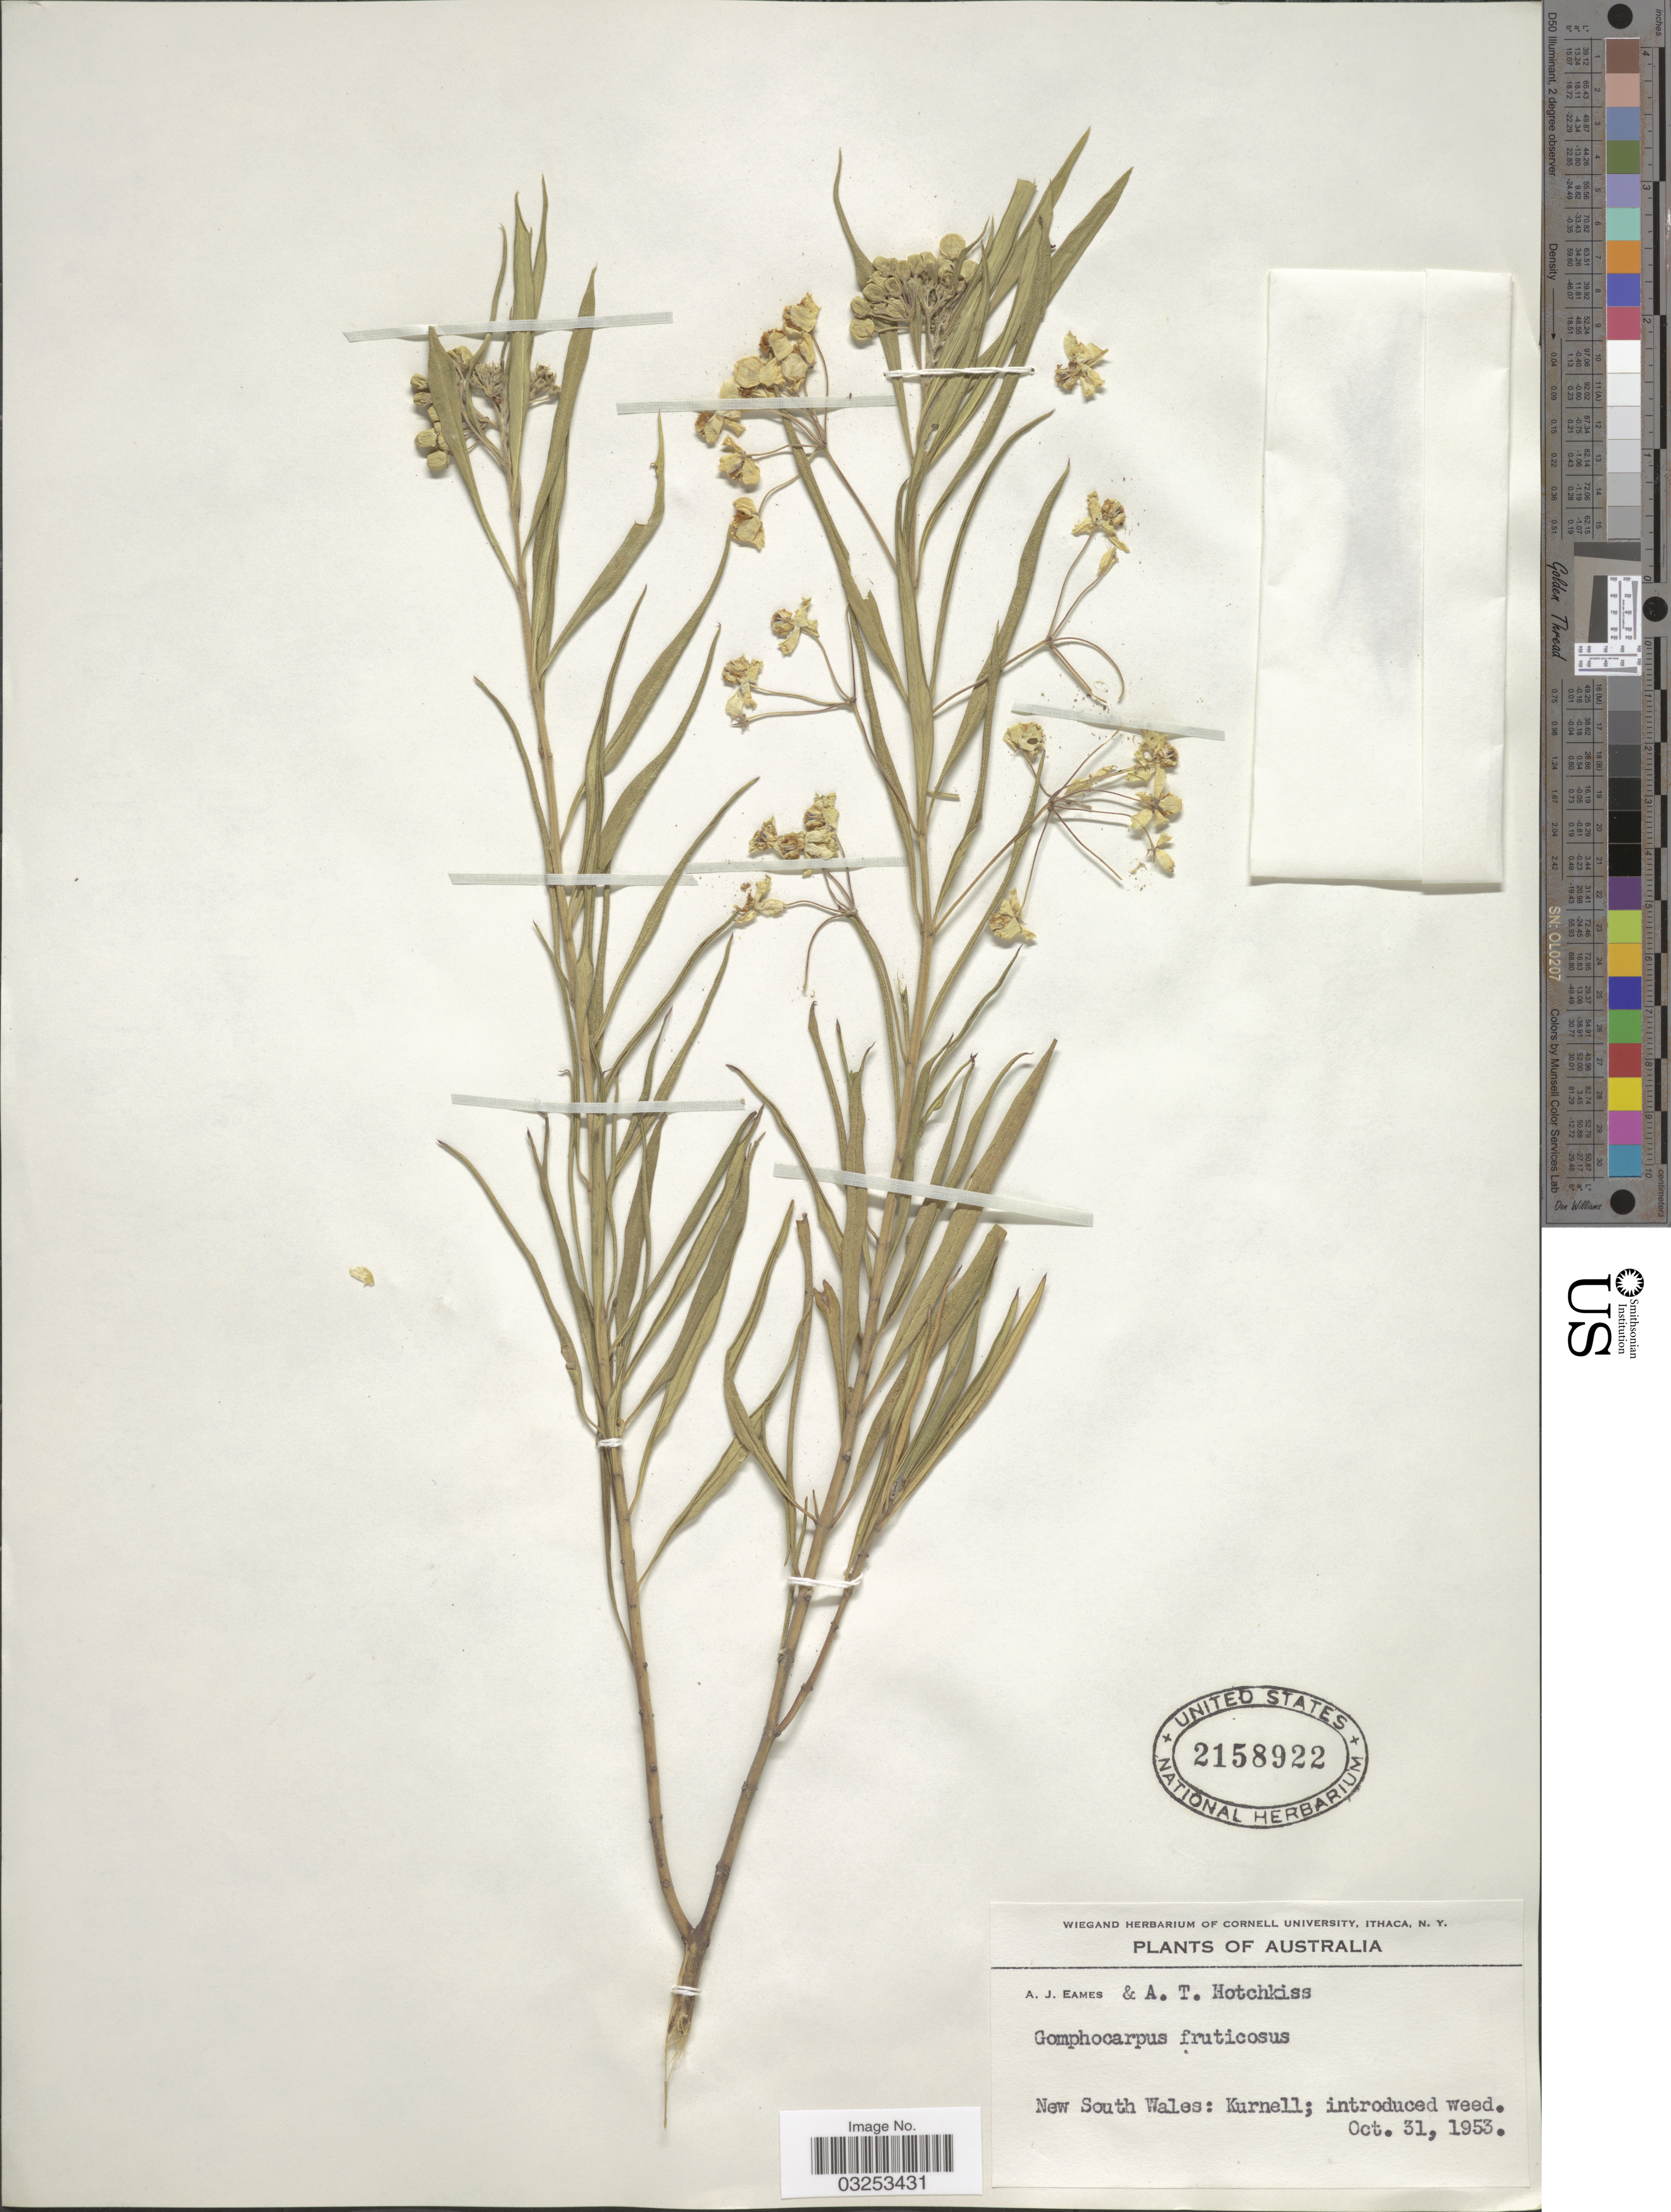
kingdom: Plantae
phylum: Tracheophyta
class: Magnoliopsida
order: Gentianales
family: Apocynaceae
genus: Gomphocarpus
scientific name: Gomphocarpus fruticosus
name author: (L.) W.T. Aiton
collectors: A. J. Eames & A. Hotchkiss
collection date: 1953-10-31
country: Australia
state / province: New South Wales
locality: Kurnell.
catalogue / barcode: US 2158922